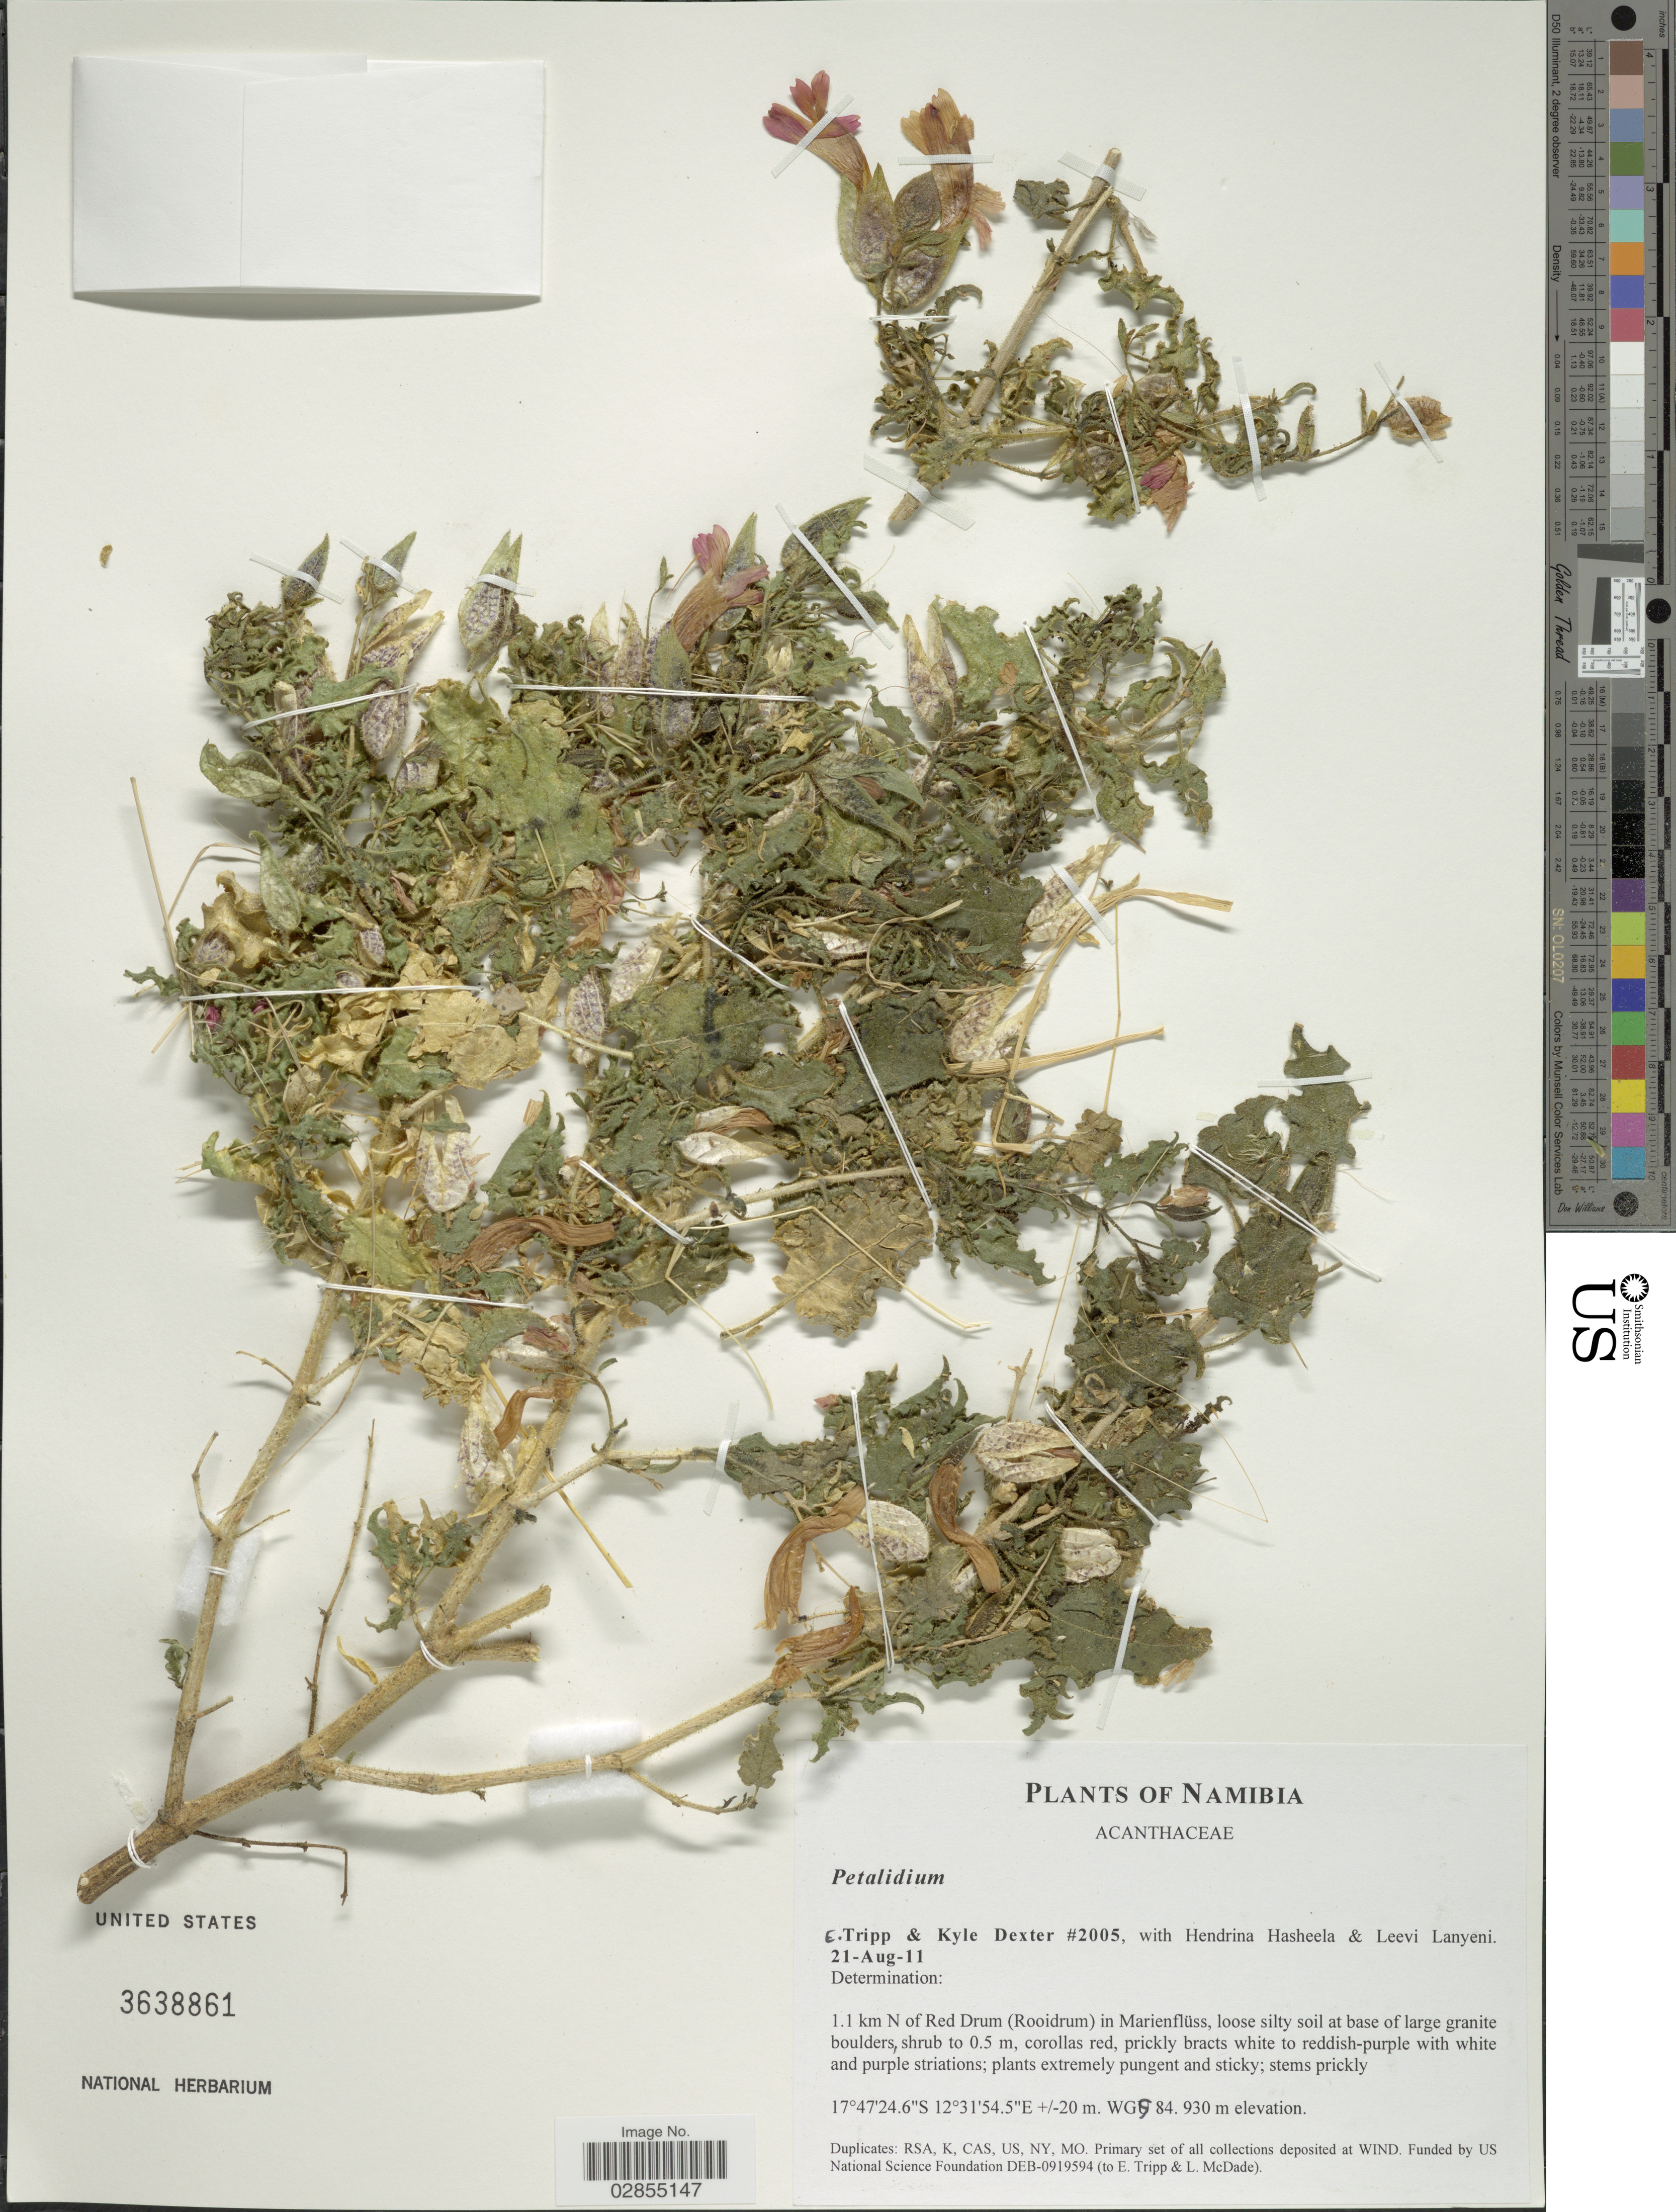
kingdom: Plantae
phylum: Tracheophyta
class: Magnoliopsida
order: Lamiales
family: Acanthaceae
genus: Petalidium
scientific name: Petalidium sp.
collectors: E. Tripp, K. Dexter, H. Hasheela & L. Lanyeni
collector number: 2005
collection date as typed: Transcribed d/m/y: 21/8/11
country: Namibia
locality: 1.1 km N of Red Drum (Rooidrum) in Marienflüss.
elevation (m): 930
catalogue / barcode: US 3638861